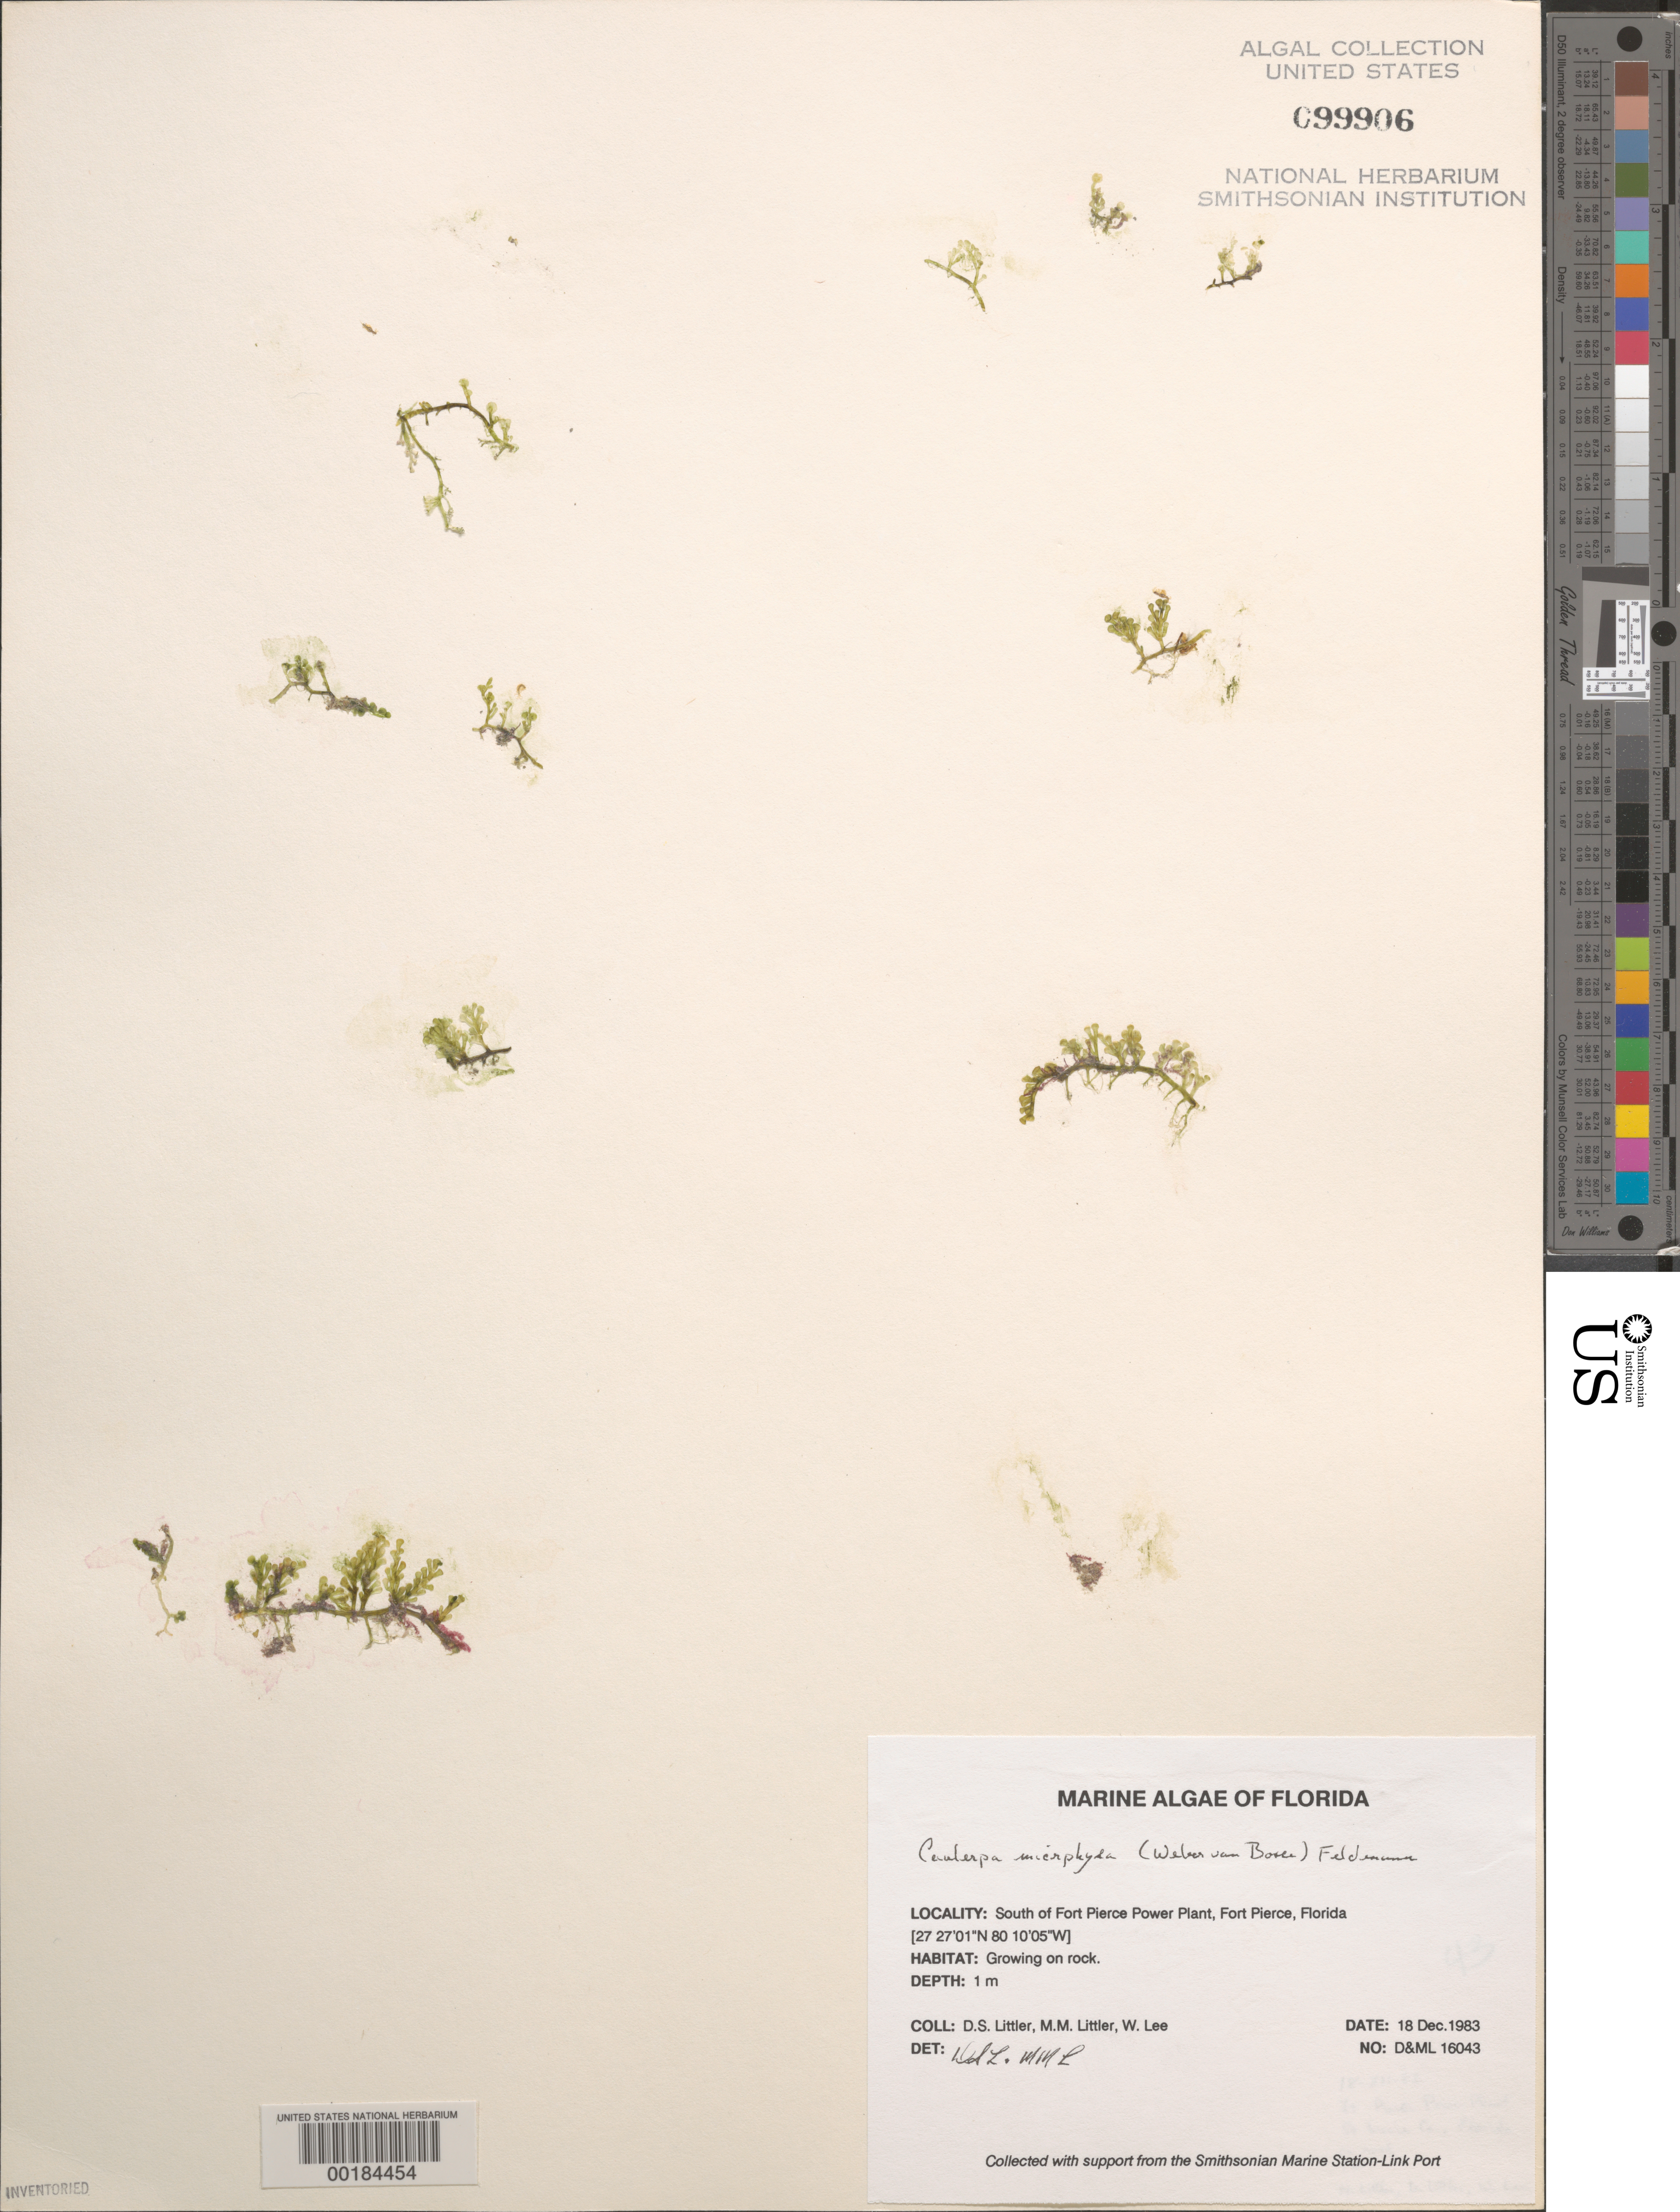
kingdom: Plantae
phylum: Chlorophyta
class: Ulvophyceae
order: Bryopsidales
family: Caulerpaceae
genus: Caulerpa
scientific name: Caulerpa microphysa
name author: (Weber Bosse) Feldmann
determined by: Littler, D. S.; Littler, M. M.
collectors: D. S. Littler, M. M. Littler & W. Lee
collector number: D&ML 16043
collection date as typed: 18 Dec 1983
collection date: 1983-12-18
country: United States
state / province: Florida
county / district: Saint Lucie County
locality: Fort Pierce, south of Fort Pierce power plant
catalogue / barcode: US 99906